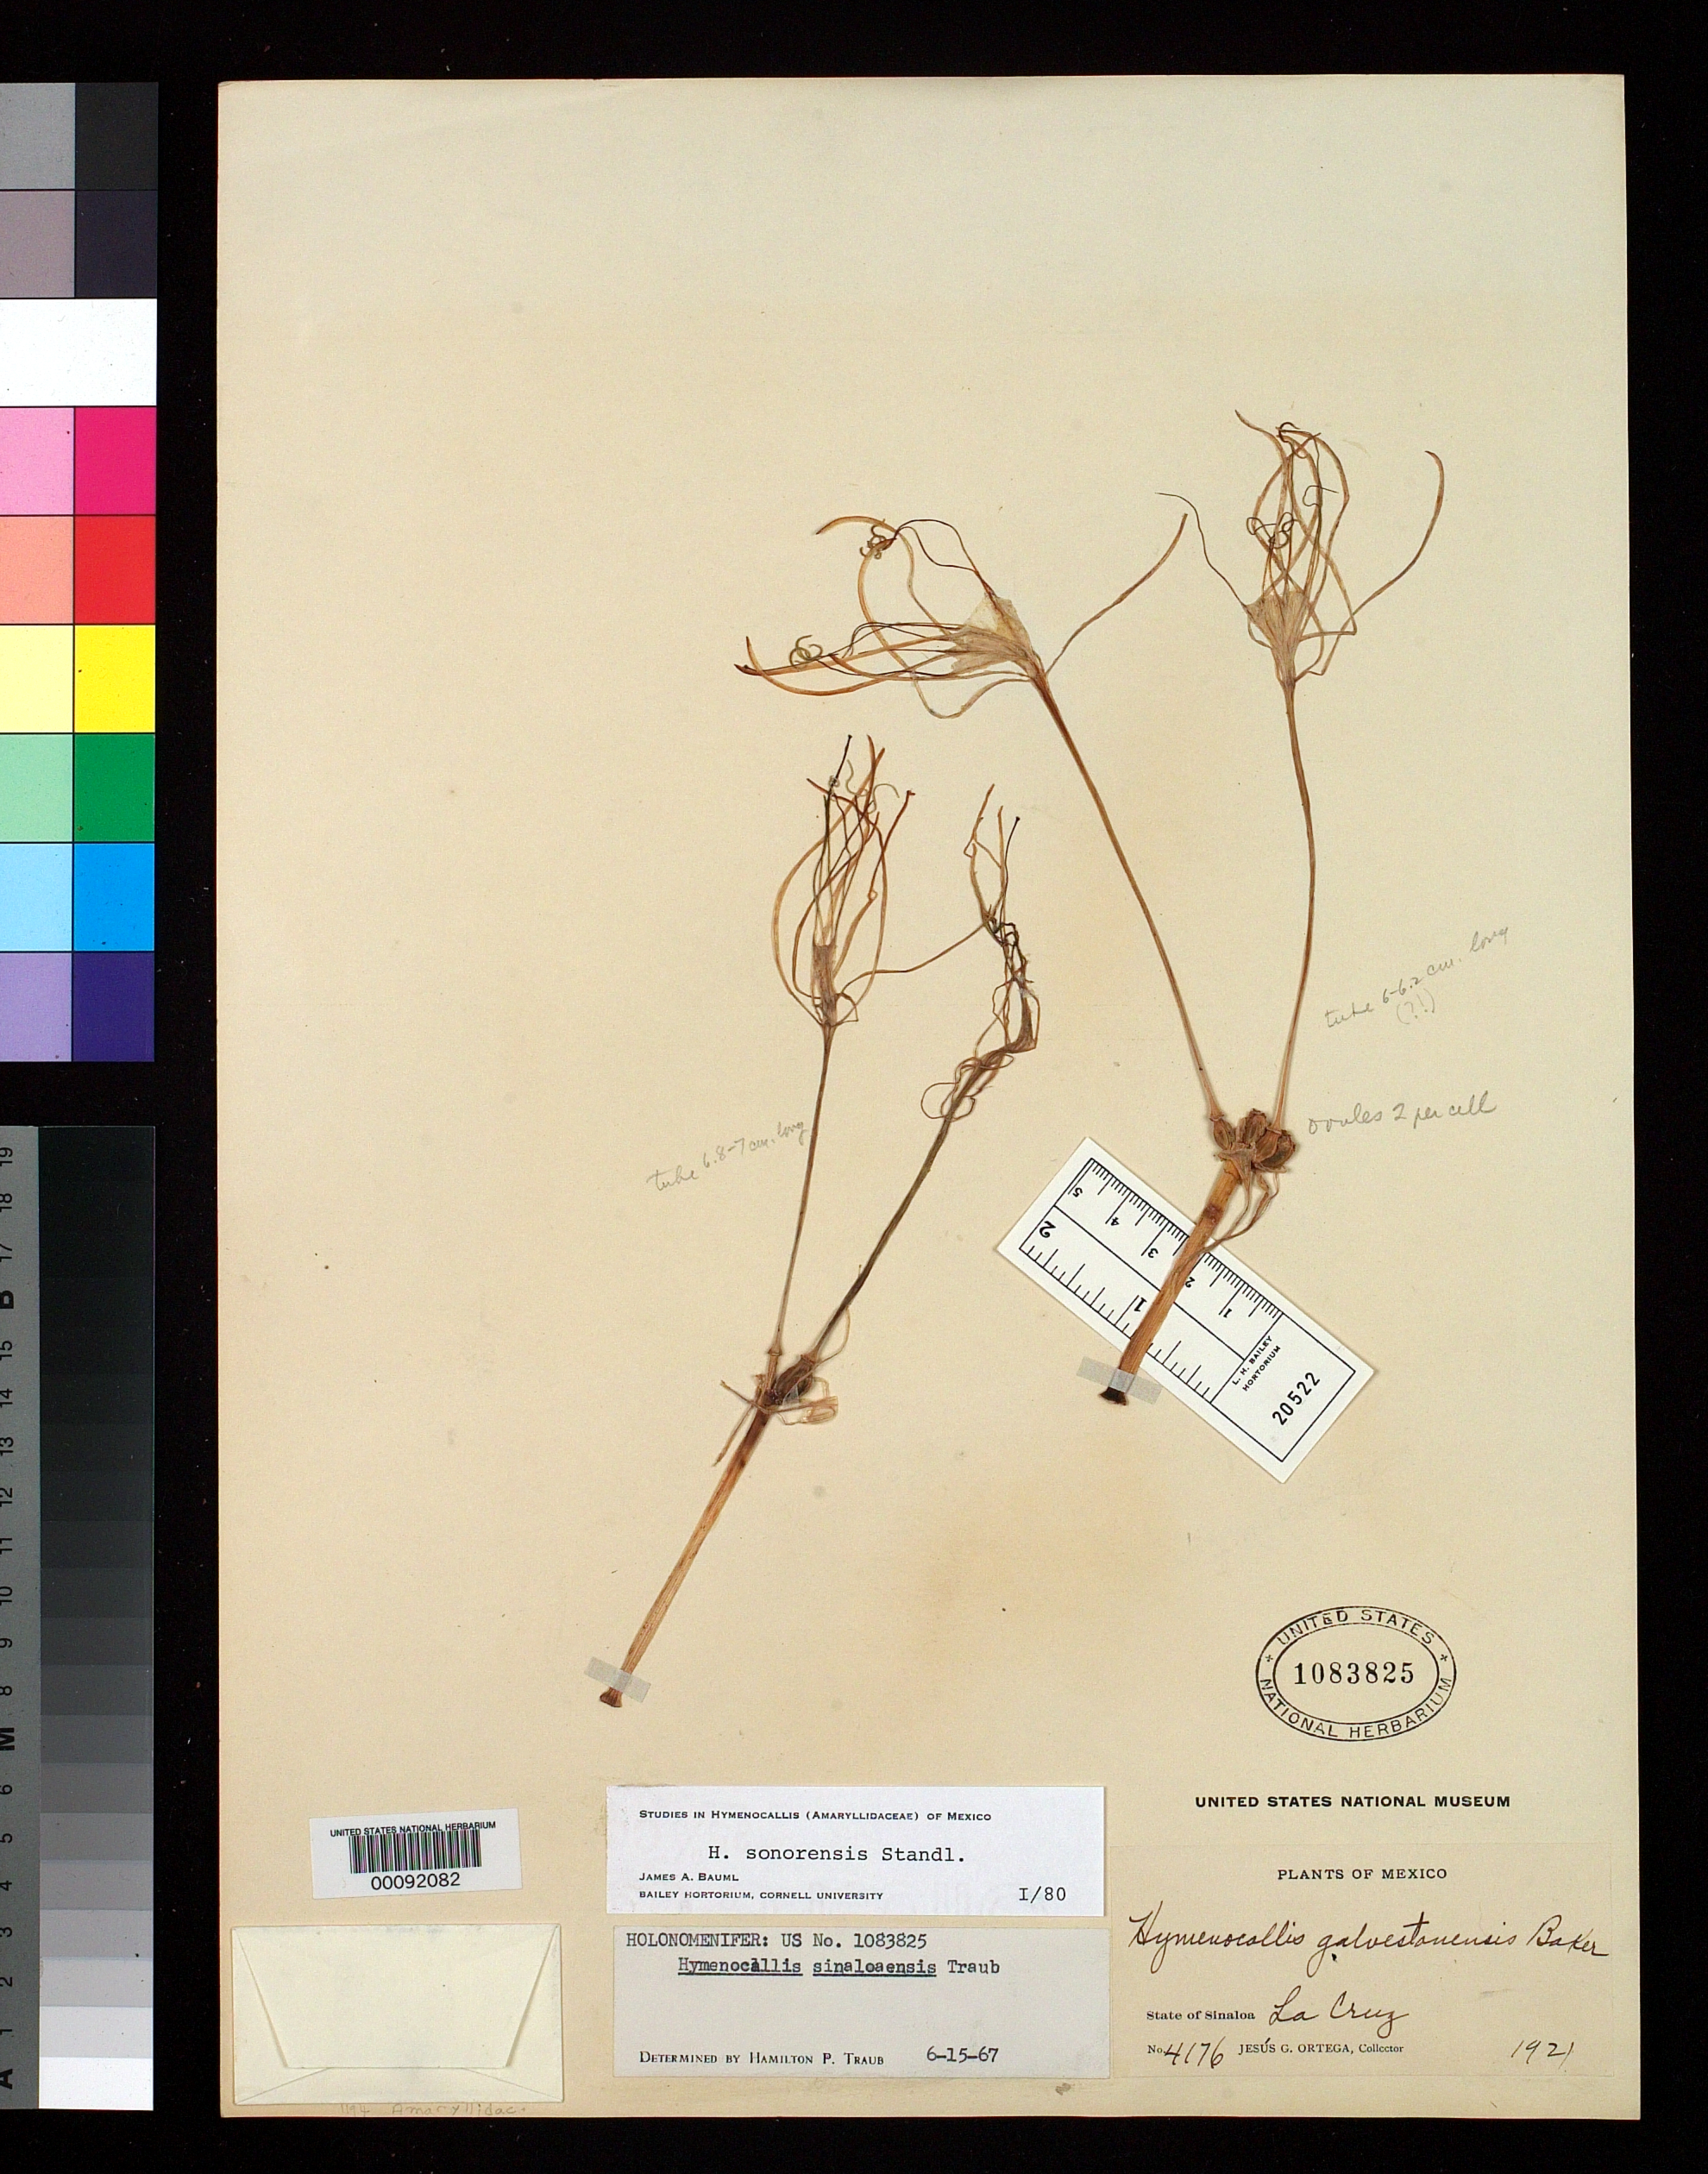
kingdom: Plantae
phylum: Tracheophyta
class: Liliopsida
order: Asparagales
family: Amaryllidaceae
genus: Hymenocallis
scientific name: Hymenocallis sinaloaensis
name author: Traub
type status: Holotype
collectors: J. Ortega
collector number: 4176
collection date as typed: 1921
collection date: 1921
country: Mexico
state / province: Sinaloa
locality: La Cruz.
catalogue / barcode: US 1083825